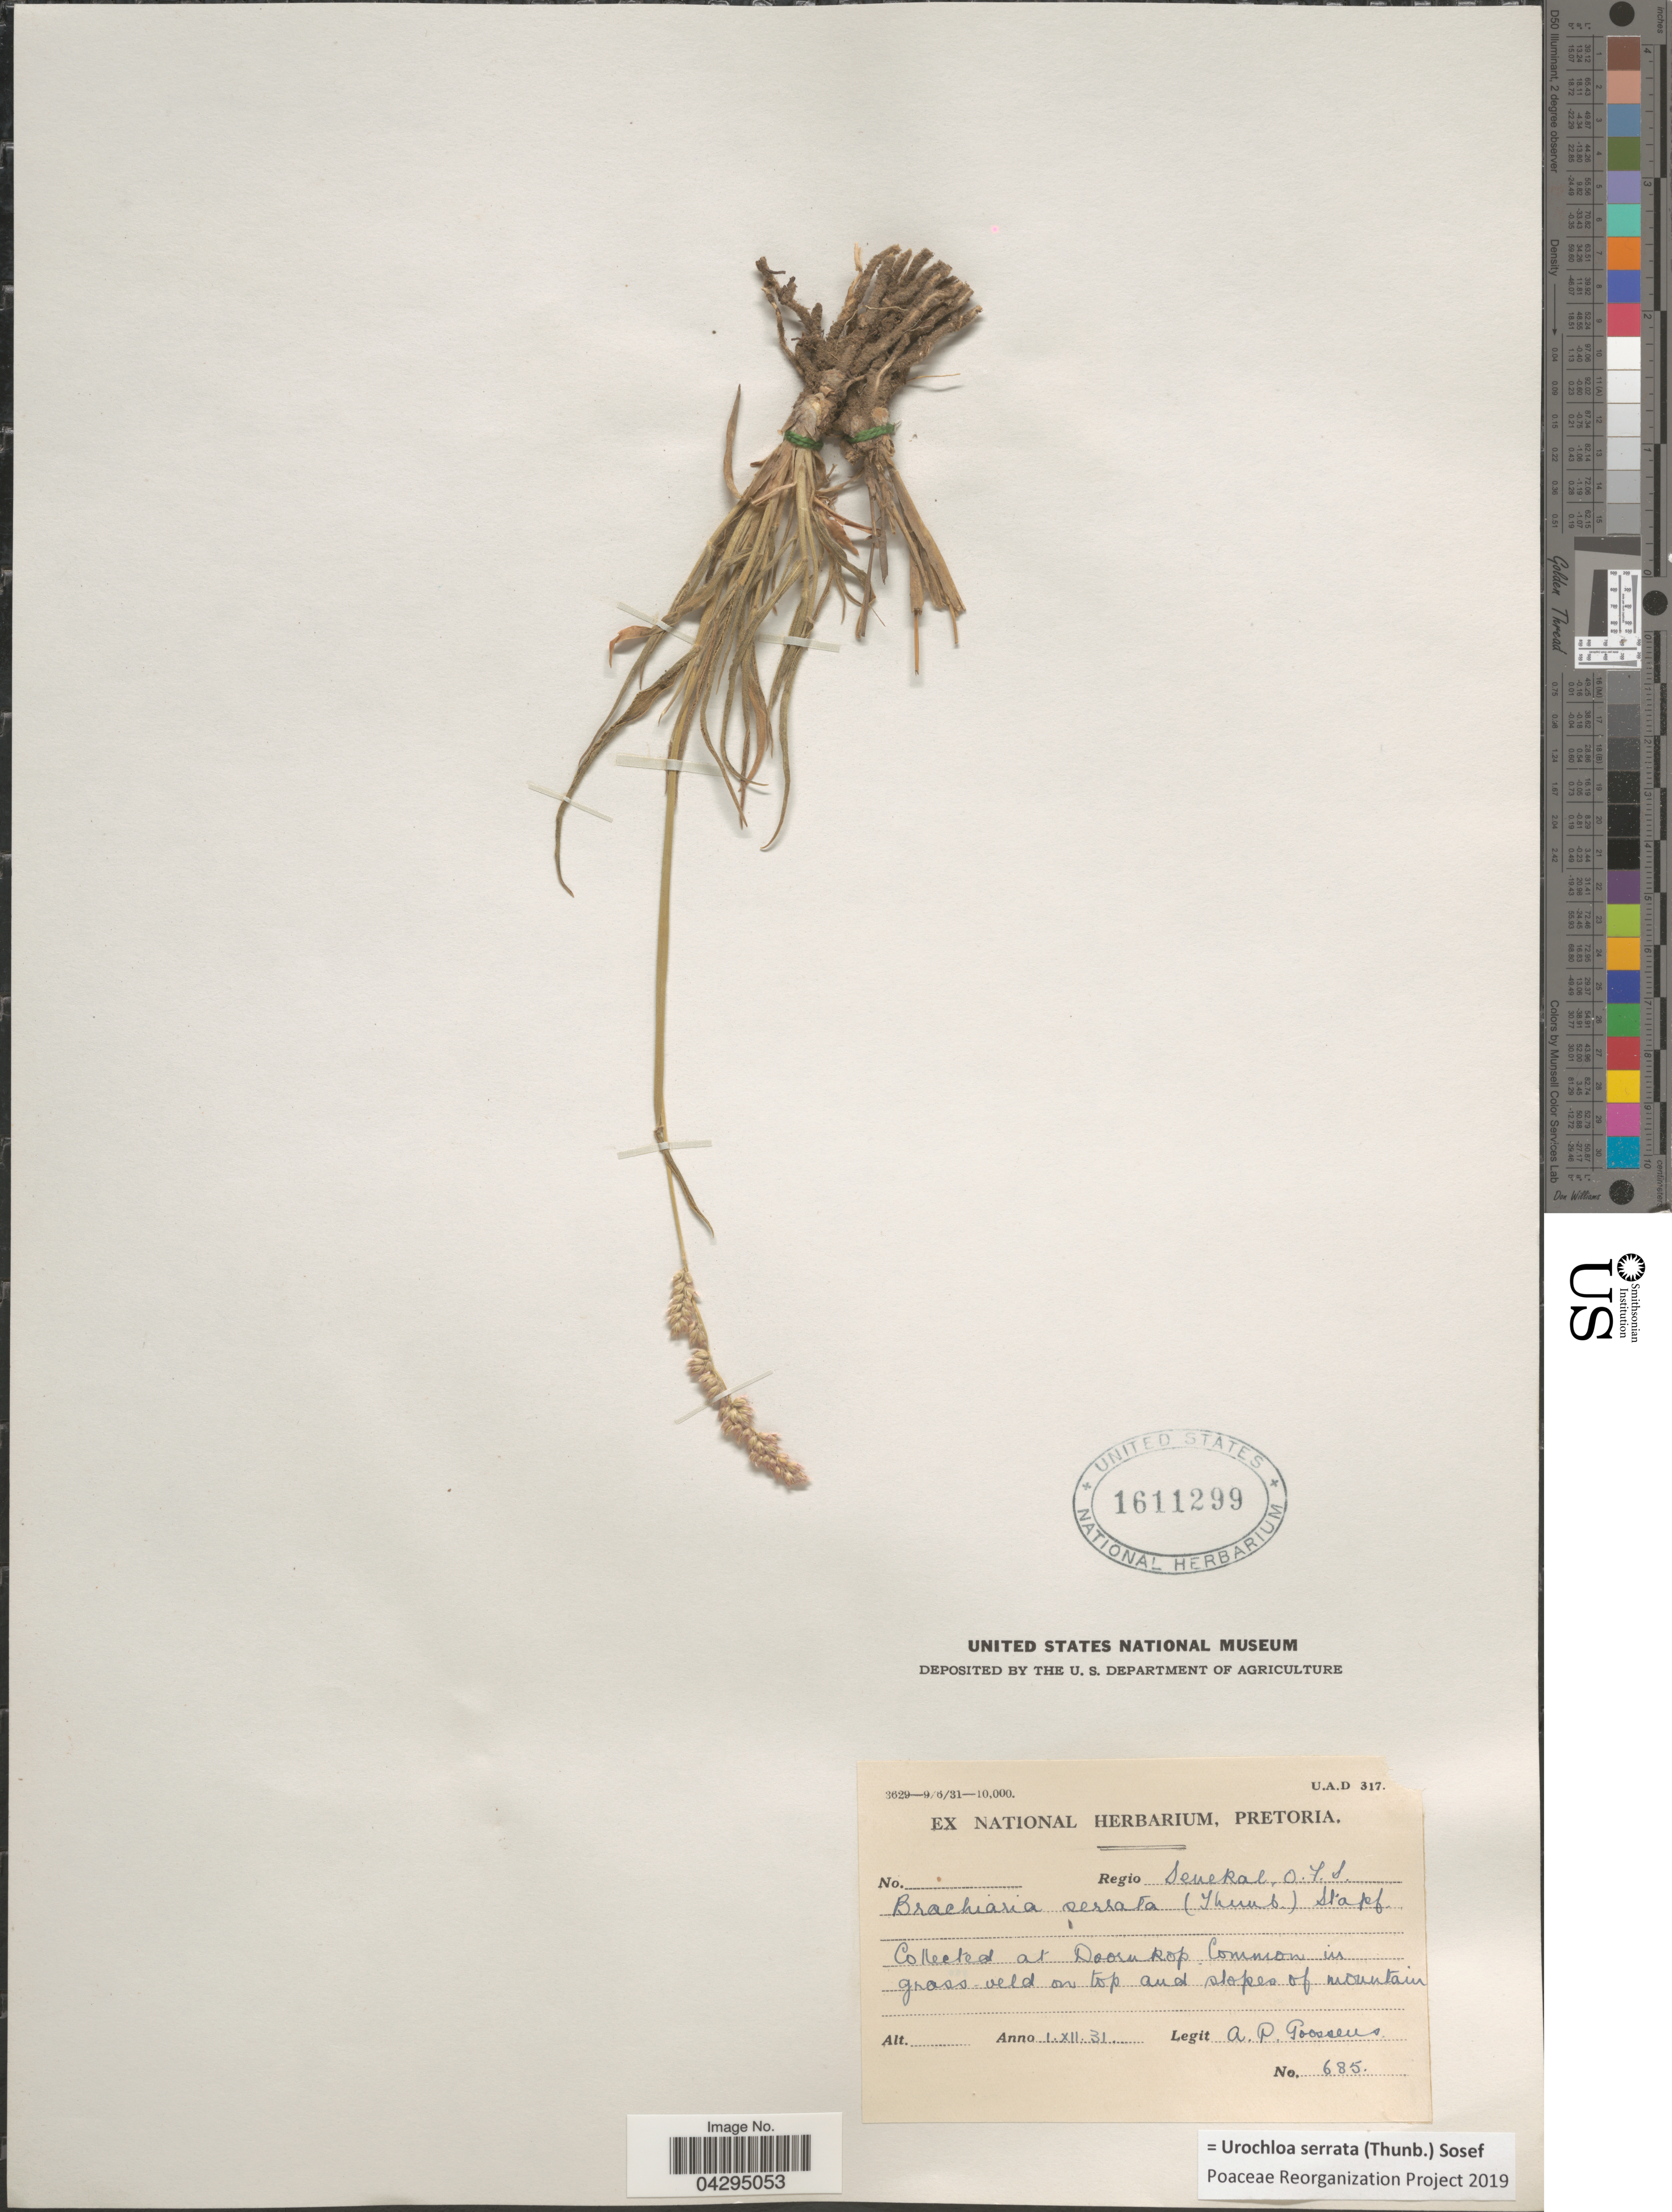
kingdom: Plantae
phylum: Tracheophyta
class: Liliopsida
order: Poales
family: Poaceae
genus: Urochloa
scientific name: Urochloa serrata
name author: (Thunb.) Sosef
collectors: A. P. G. Goossens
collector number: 685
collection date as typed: Transcribed d/m/y: 1/12/31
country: South Africa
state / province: Free State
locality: Regio General, O. F. S. At Doornkop. Common in grass-veld on top and slopes of mountain.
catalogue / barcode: US 1611299